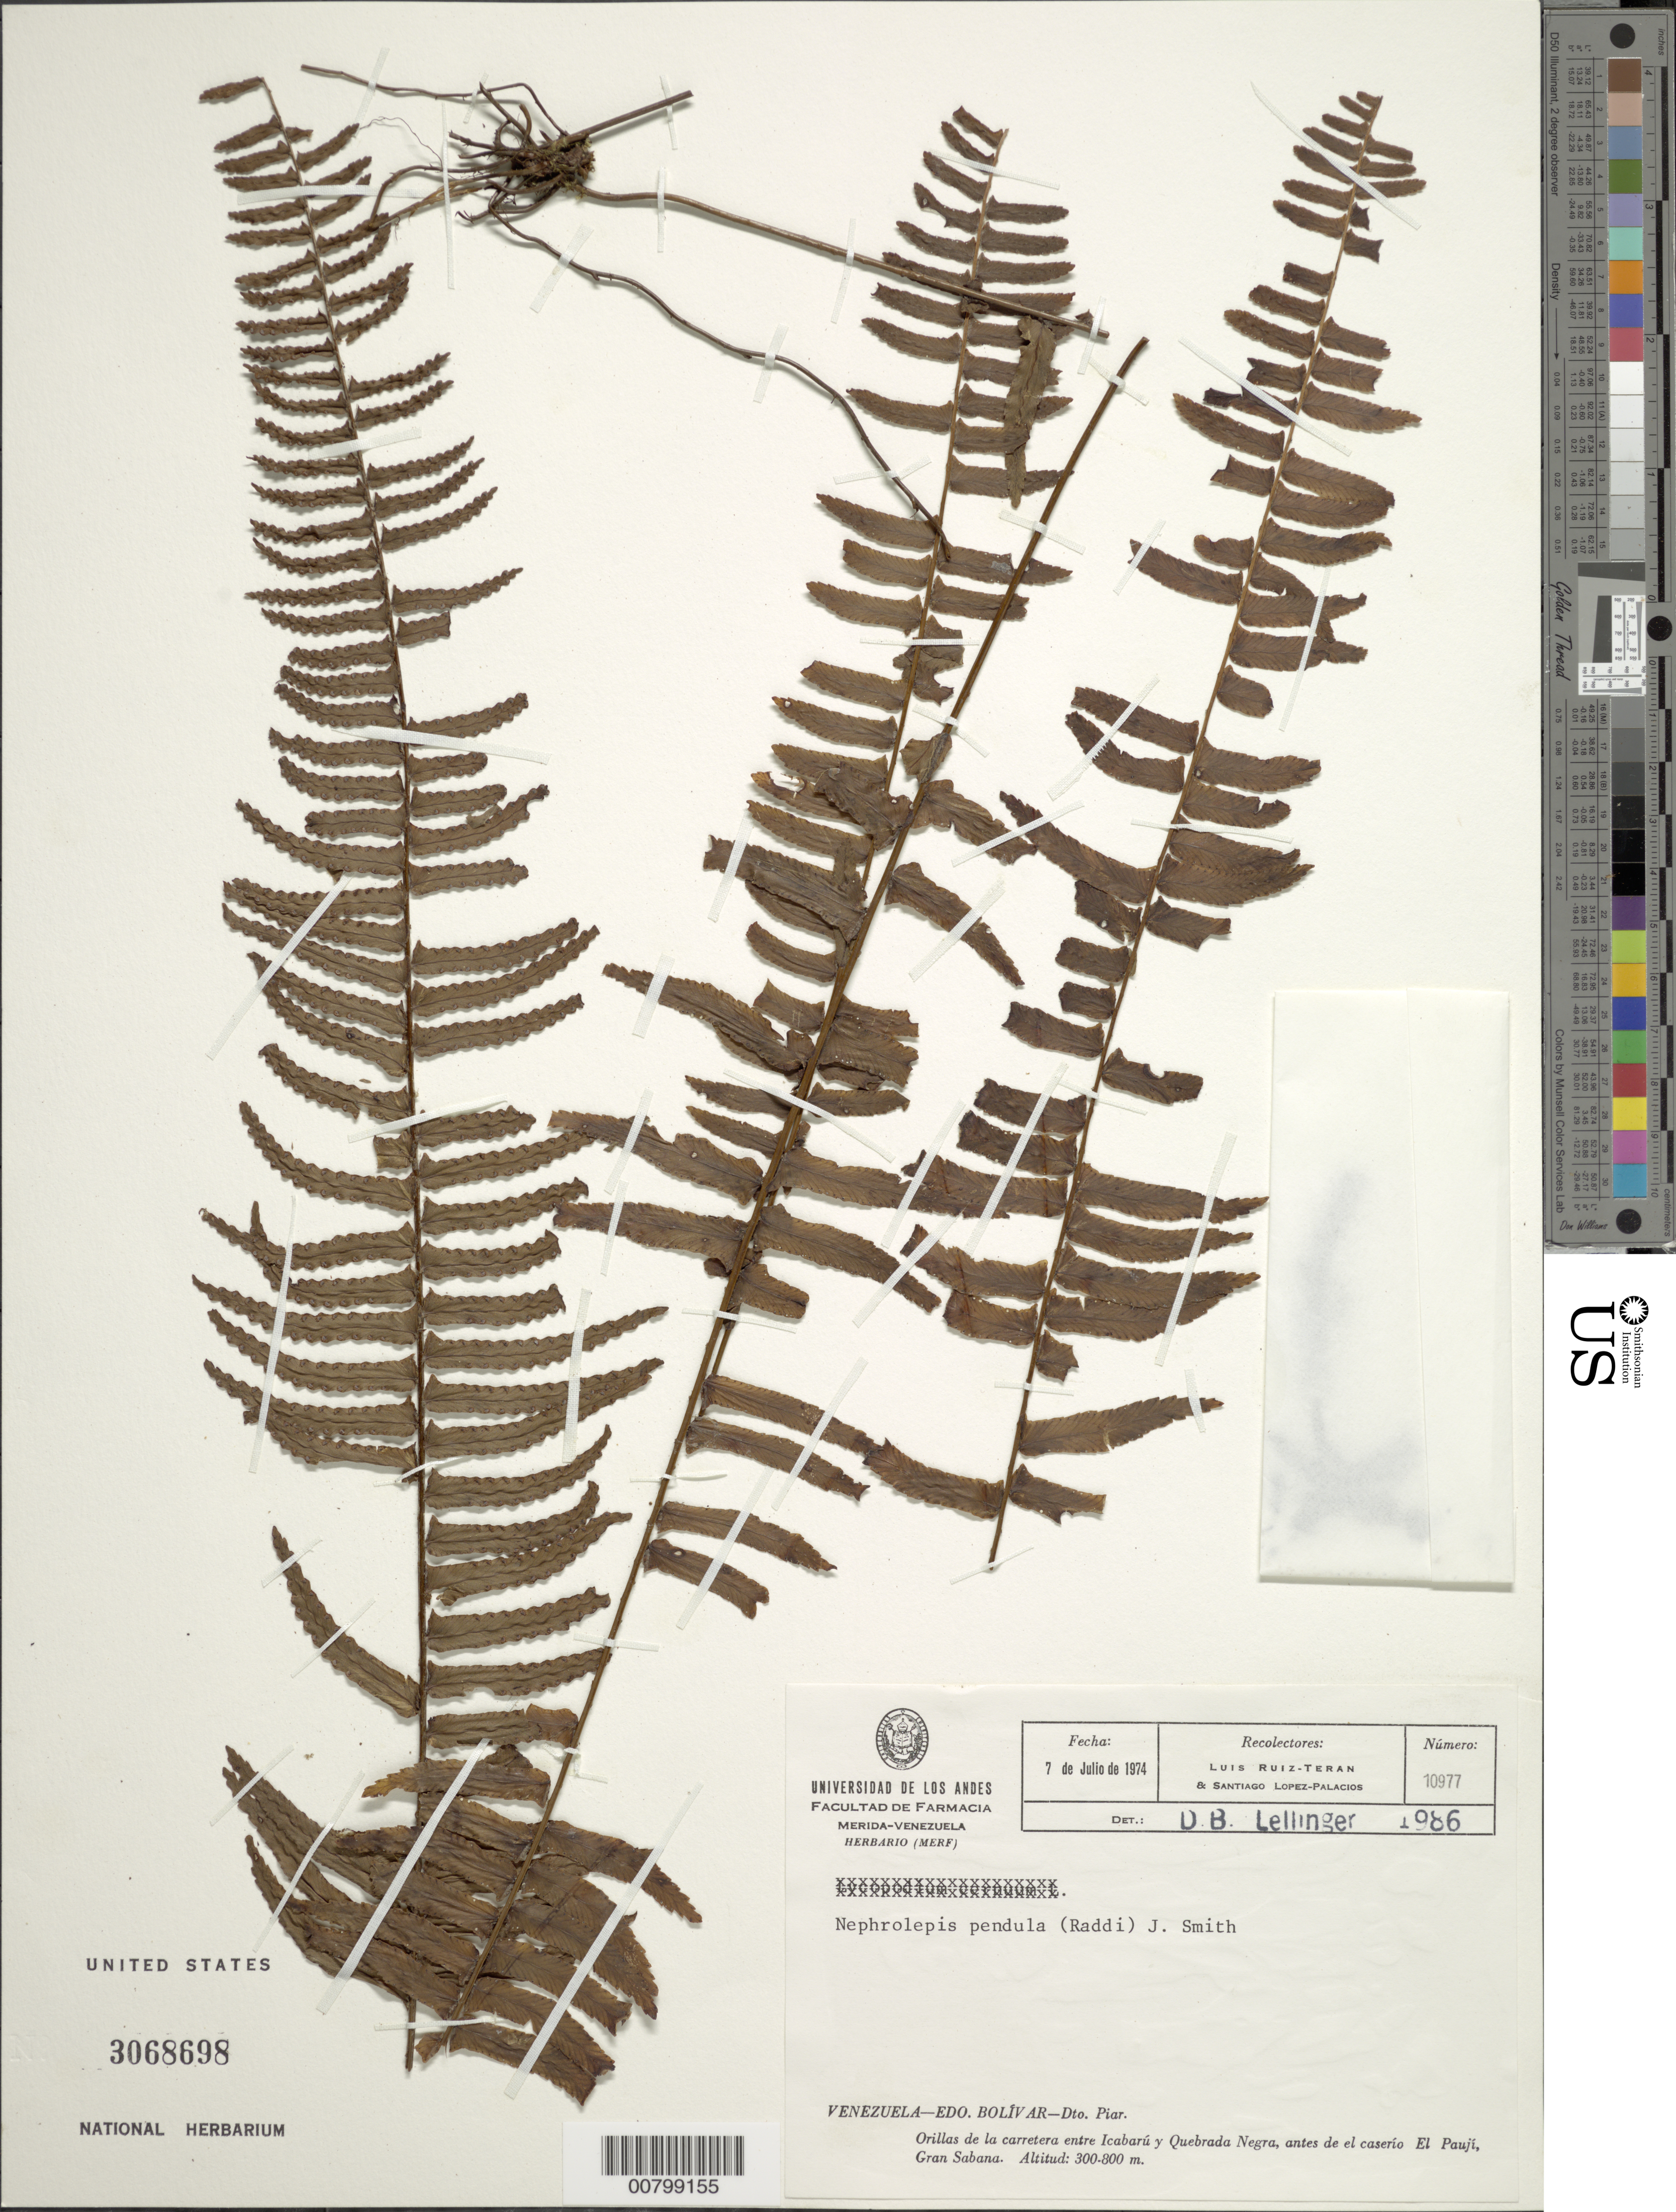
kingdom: Plantae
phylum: Tracheophyta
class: Polypodiopsida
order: Polypodiales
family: Nephrolepidaceae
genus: Nephrolepis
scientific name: Nephrolepis pendula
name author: (Raddi) J. Sm.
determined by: Lellinger, David B., (BOT), Smithsonian Institution - National Museum of Natural History (UNITED STATES)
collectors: L. E. Ruíz-Terán & S. López-Palacios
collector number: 10977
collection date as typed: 7-Jul-74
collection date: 1974-07-07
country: Venezuela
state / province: Bolívar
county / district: Piar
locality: Icabarú-Quebrada Negra, antes de el caserío El Paují, Gran Sabana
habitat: Roadside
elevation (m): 300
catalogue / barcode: US 3068698